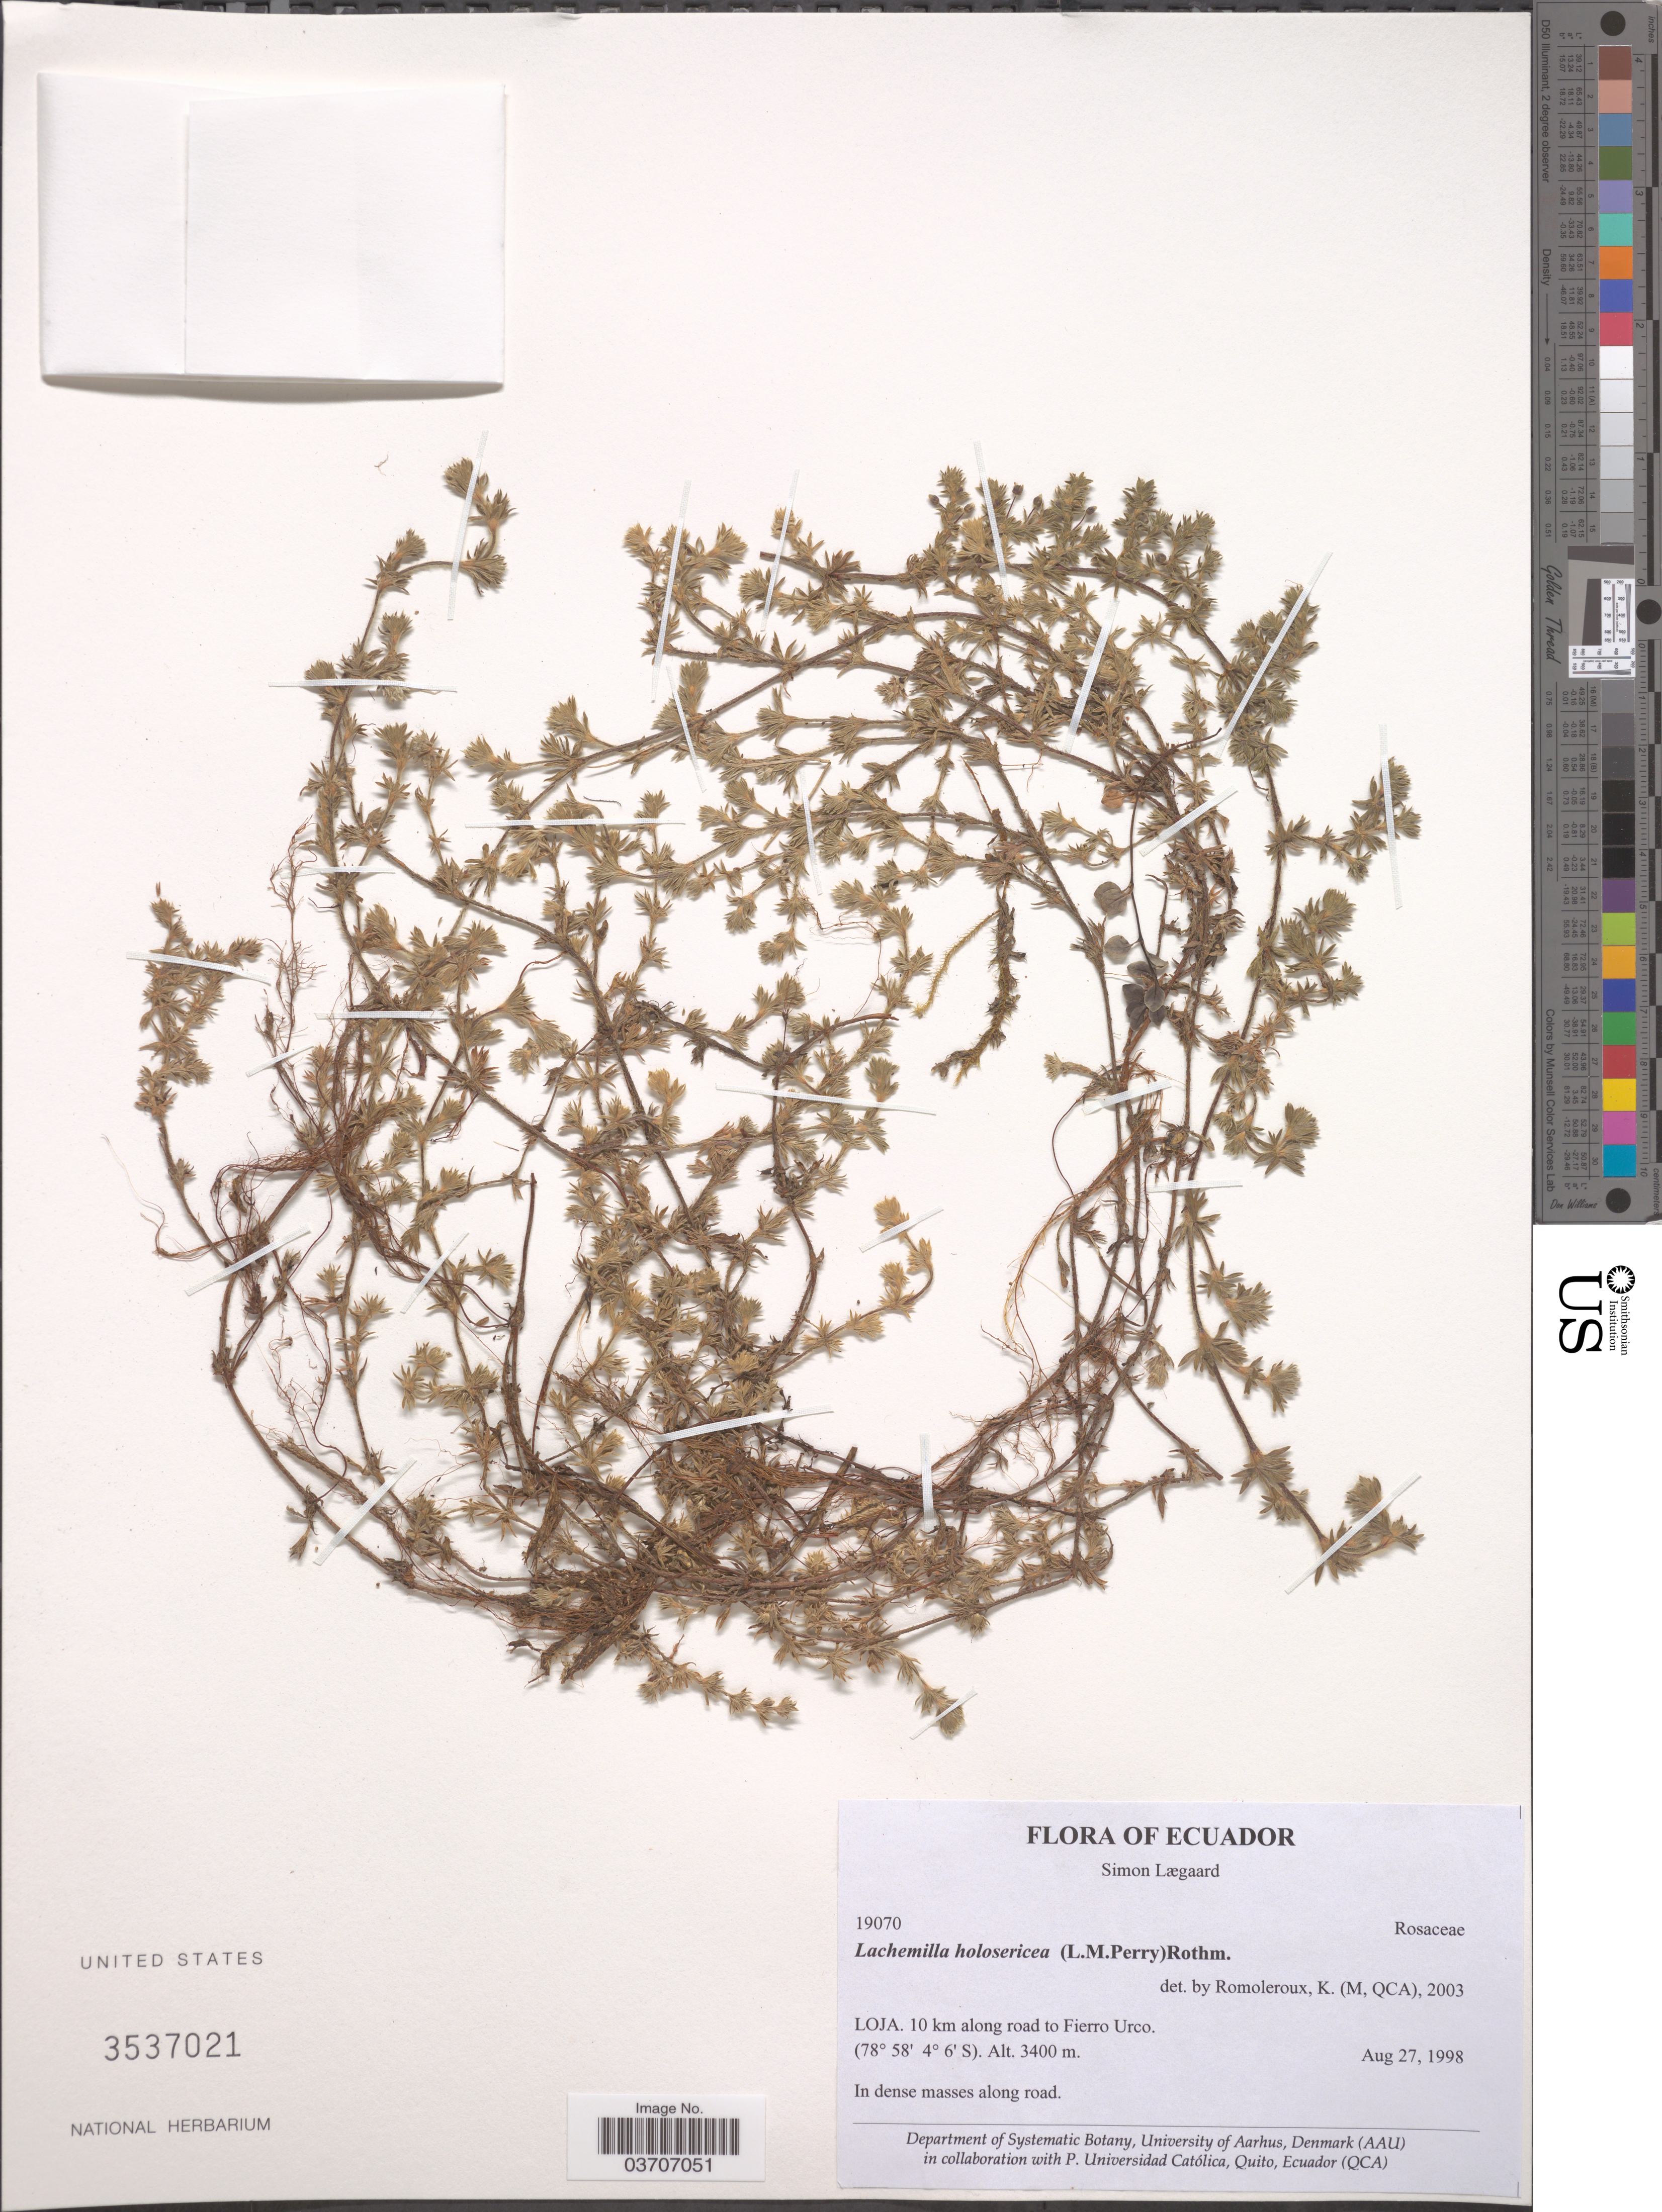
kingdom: Plantae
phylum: Tracheophyta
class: Magnoliopsida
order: Rosales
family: Rosaceae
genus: Lachemilla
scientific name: Lachemilla holosericea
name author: (L.M. Perry) Rothm.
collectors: S. Lægaard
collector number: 19070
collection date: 1998-08-27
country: Ecuador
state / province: Loja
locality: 10 km along road to Fierro Urco.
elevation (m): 3400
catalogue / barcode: US 3537021